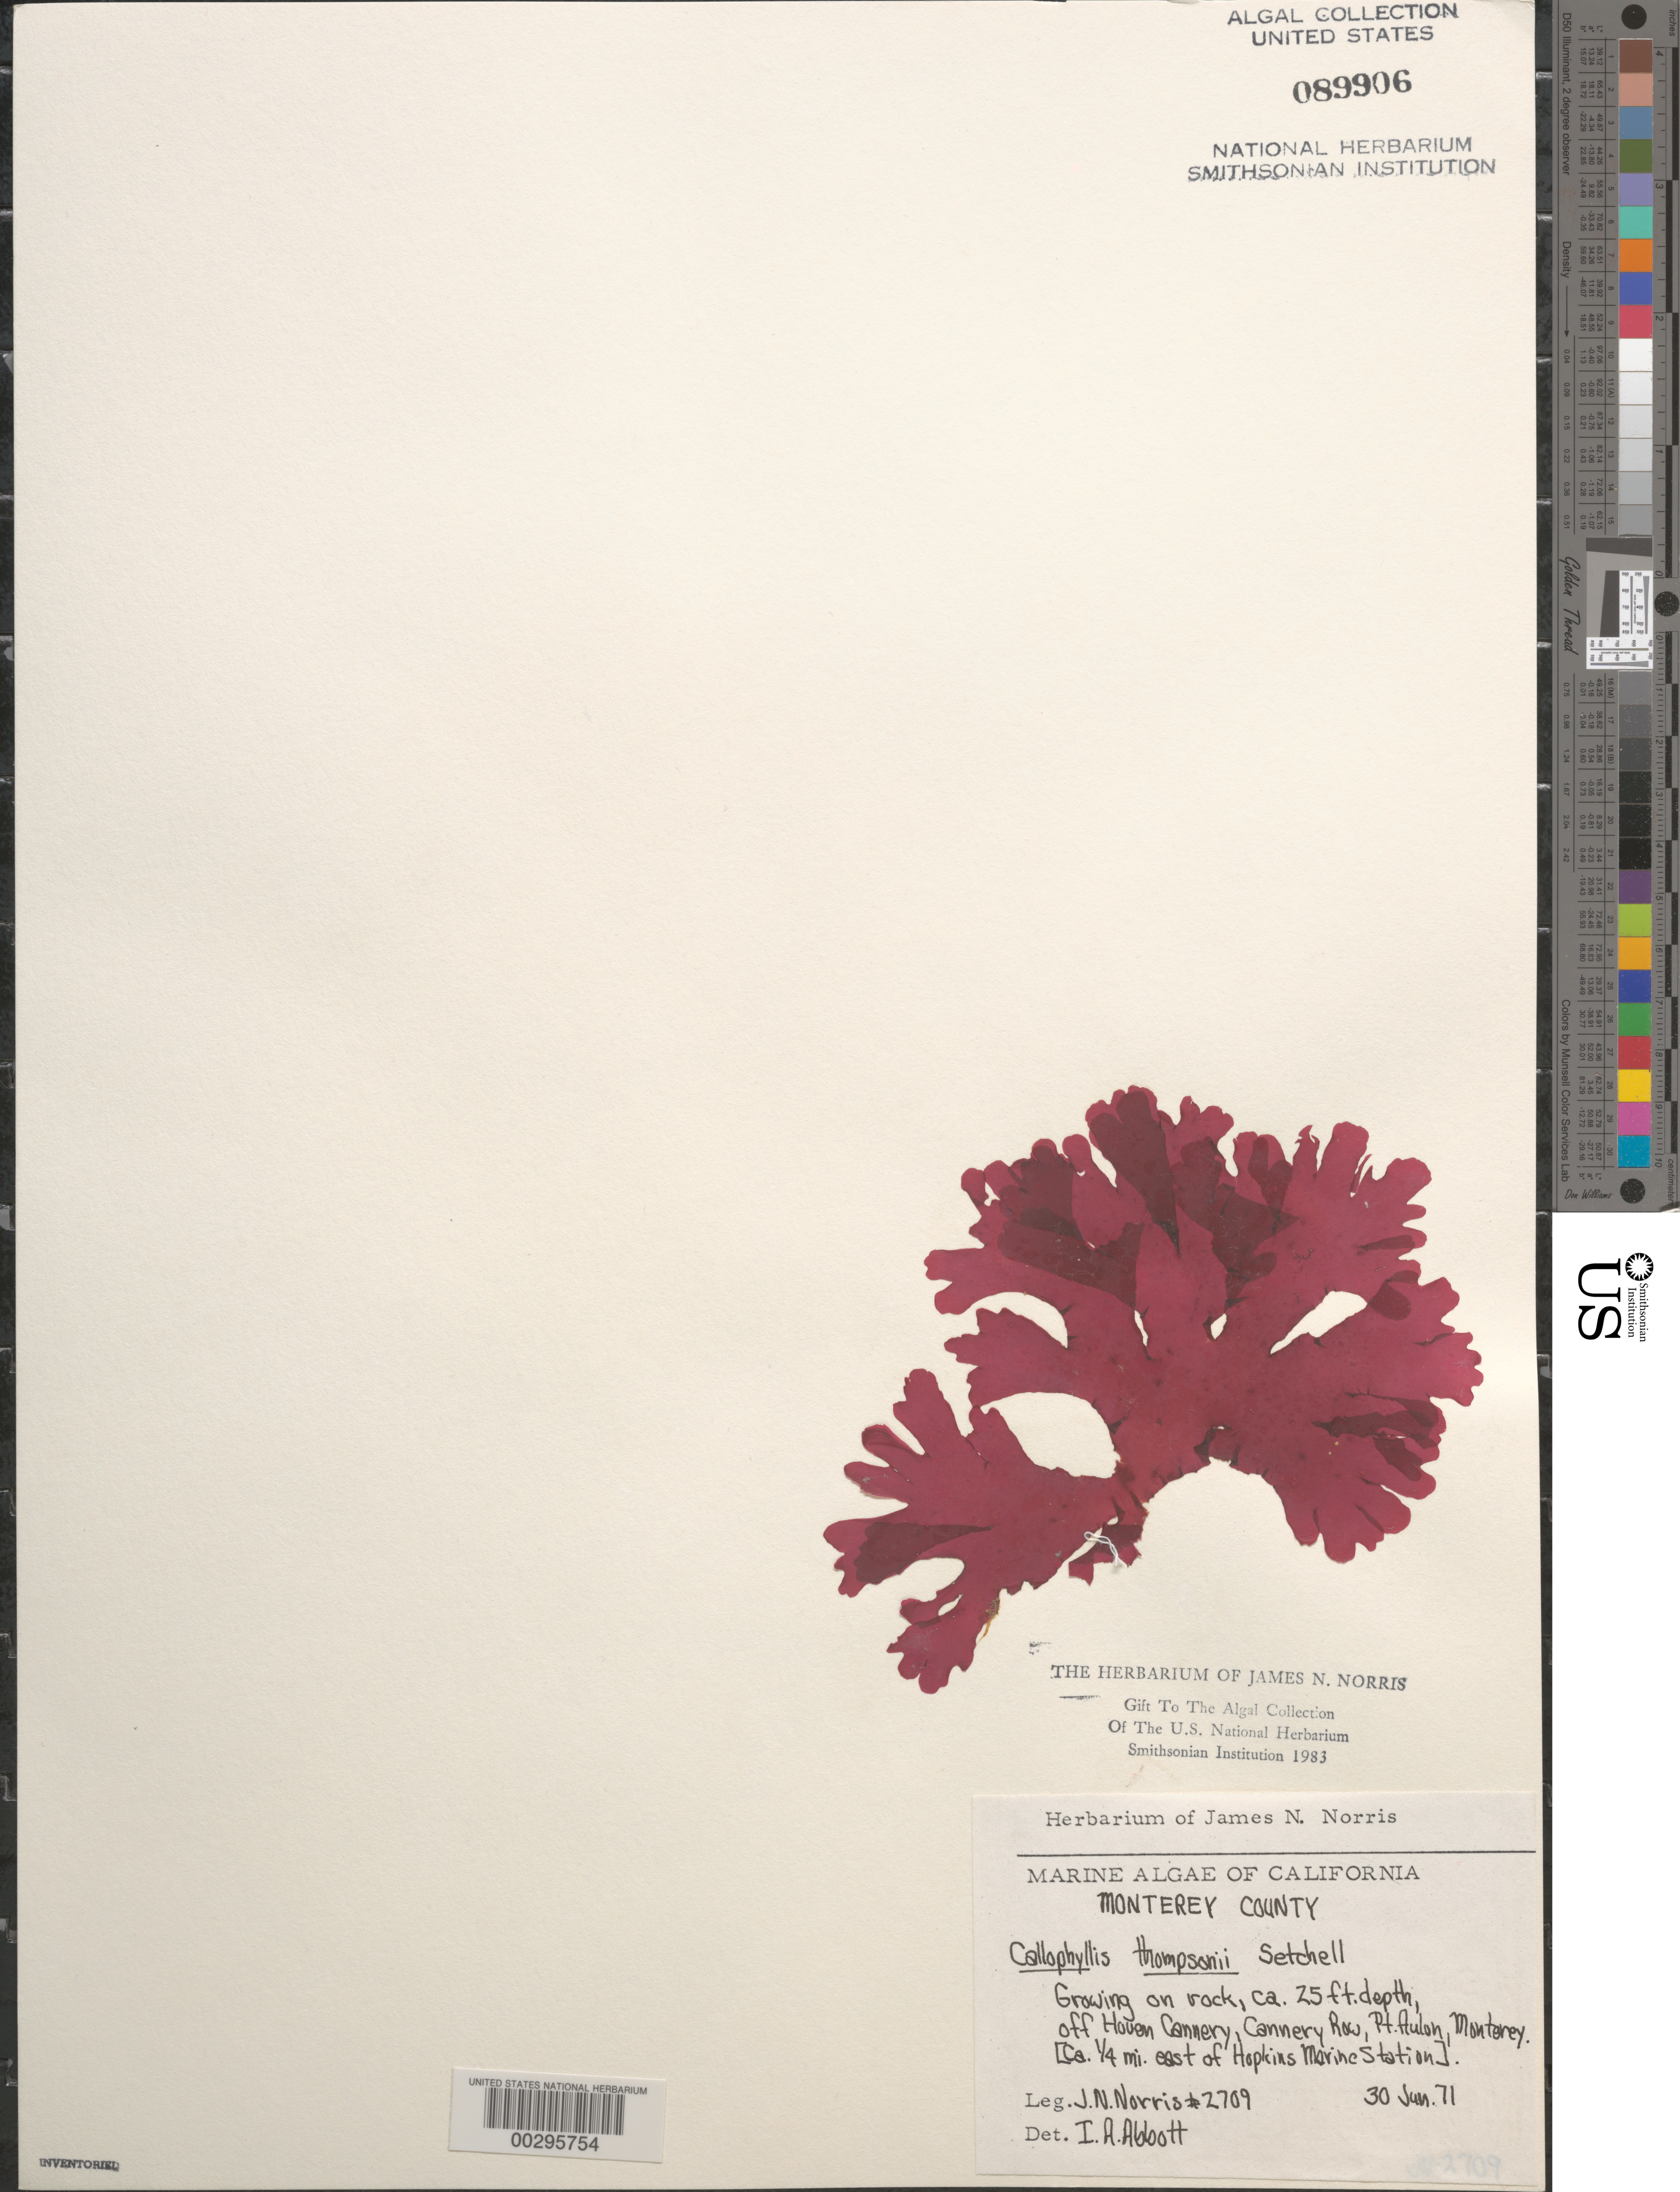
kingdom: Plantae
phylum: Rhodophyta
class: Florideophyceae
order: Gigartinales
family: Kallymeniaceae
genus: Callophyllis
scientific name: Callophyllis thompsonii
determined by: Abbott, Isabella A.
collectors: J. N. Norris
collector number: JN-2709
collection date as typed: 30 Jun 1971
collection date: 1971-06-30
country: United States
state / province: California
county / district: Monterey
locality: Monterey, Point Aulon, Cannery Row, off Hovden Cannery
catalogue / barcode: US 89906